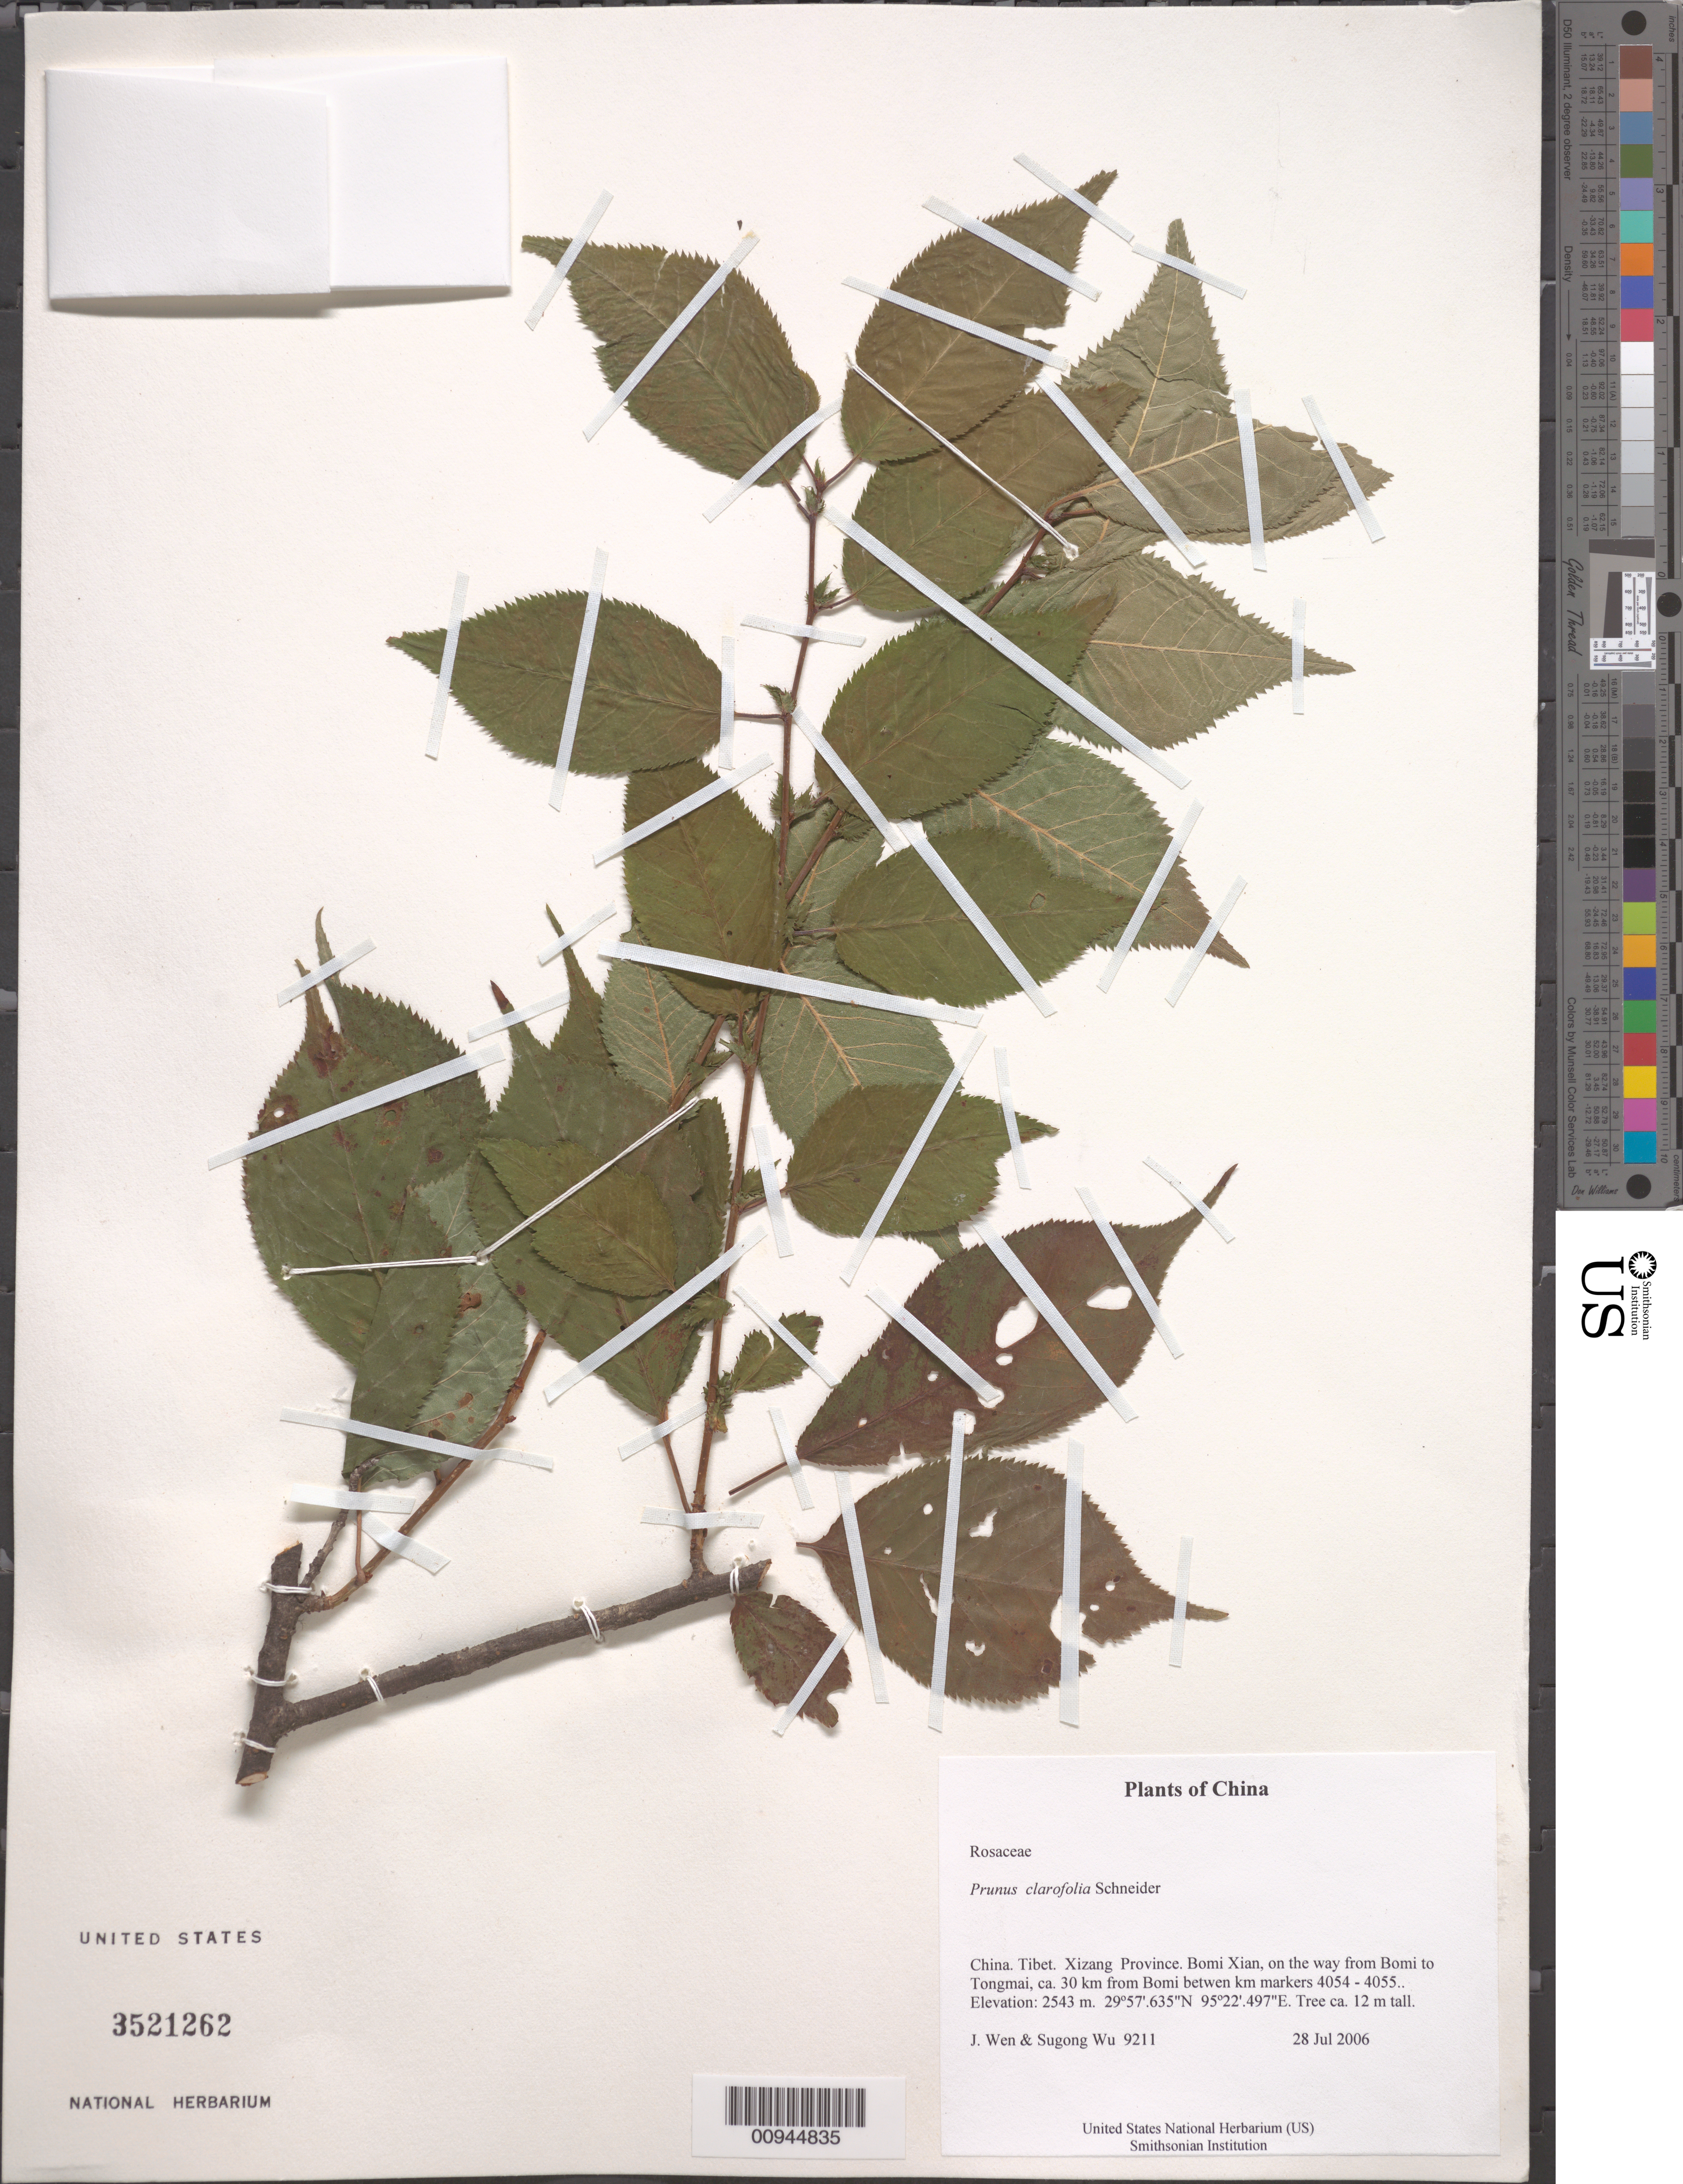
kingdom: Plantae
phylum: Tracheophyta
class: Magnoliopsida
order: Rosales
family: Rosaceae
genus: Prunus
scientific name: Prunus clarofolia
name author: C.K. Schneid.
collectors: J. Wen & Sugong Wu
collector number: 9211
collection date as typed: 28 Jul 2006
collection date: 2006-07-28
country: China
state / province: Xizang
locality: Xizang Province. Bomi Xian, on the way from Bomi to Tongmai, ca. 30 km from Bomi between km markers 4054 - 4055.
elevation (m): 2543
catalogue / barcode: US 3521262